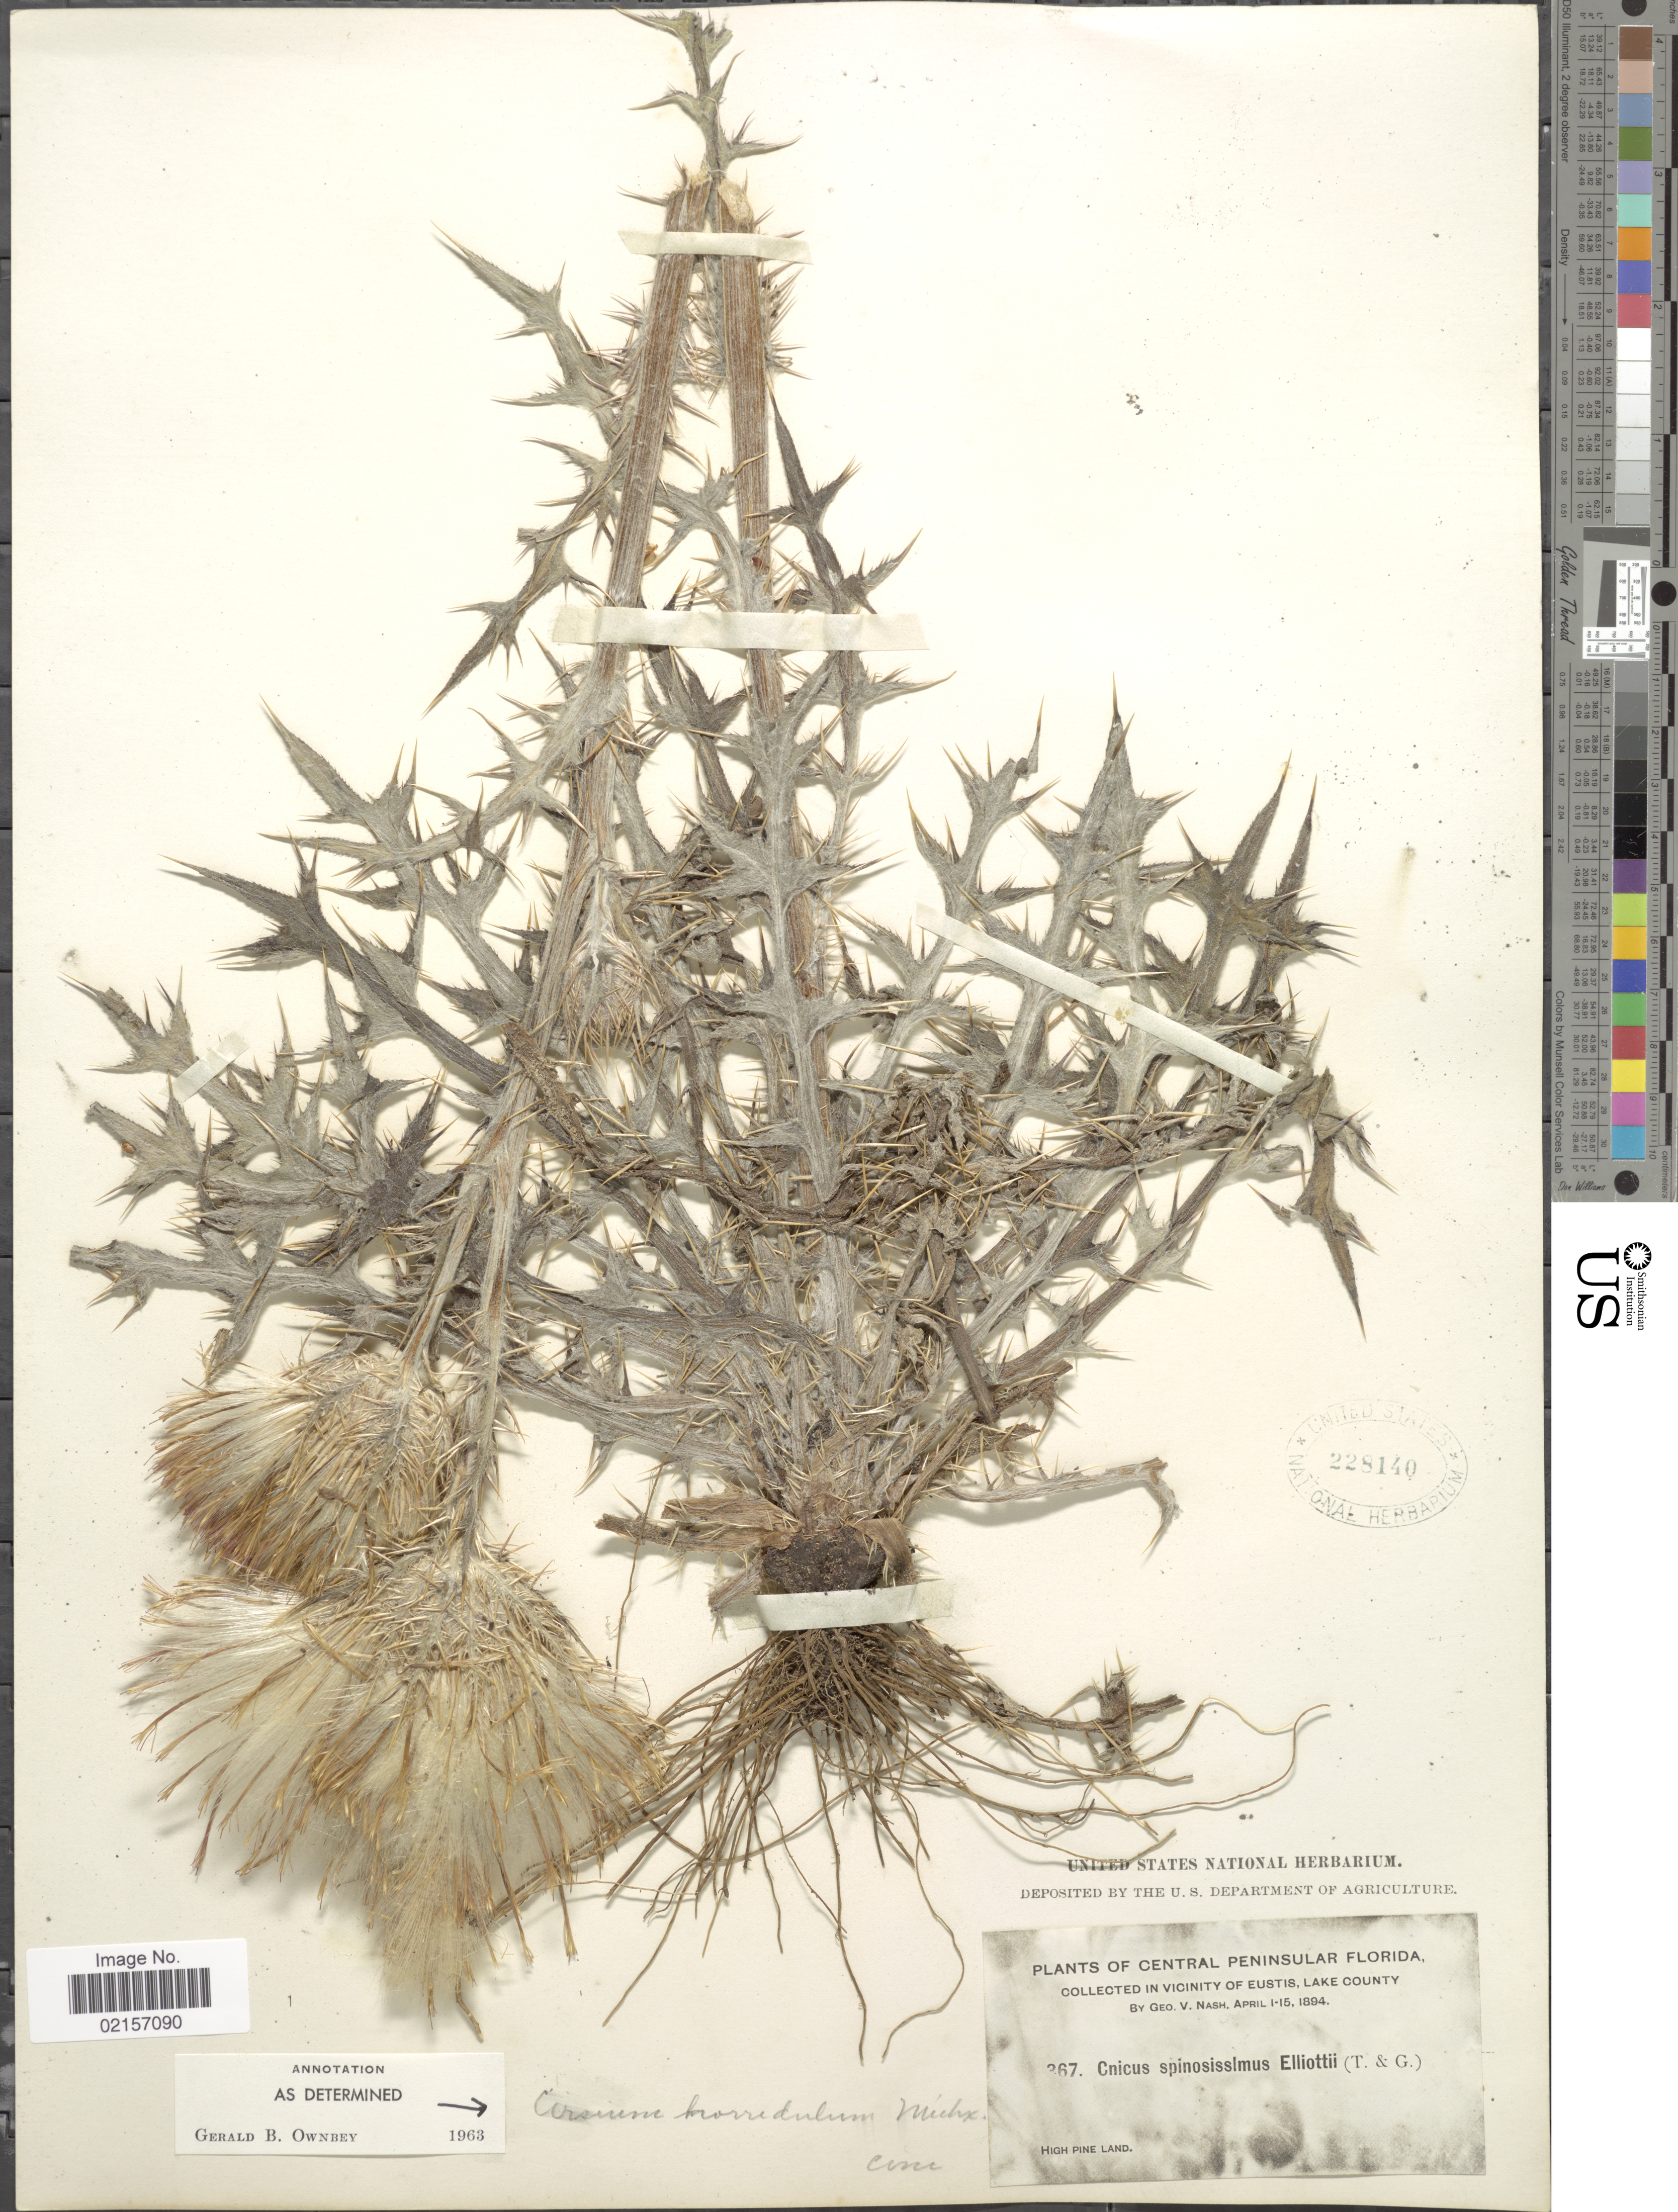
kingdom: Plantae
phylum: Tracheophyta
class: Magnoliopsida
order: Asterales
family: Asteraceae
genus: Cirsium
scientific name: Cirsium horridulum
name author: Michx.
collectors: G. V. Nash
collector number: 367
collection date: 1894-04-01/1894-04-15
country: United States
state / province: Florida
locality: Central Peninsular Florida, in vicinity of Eustis, Lake County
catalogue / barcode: US 228140